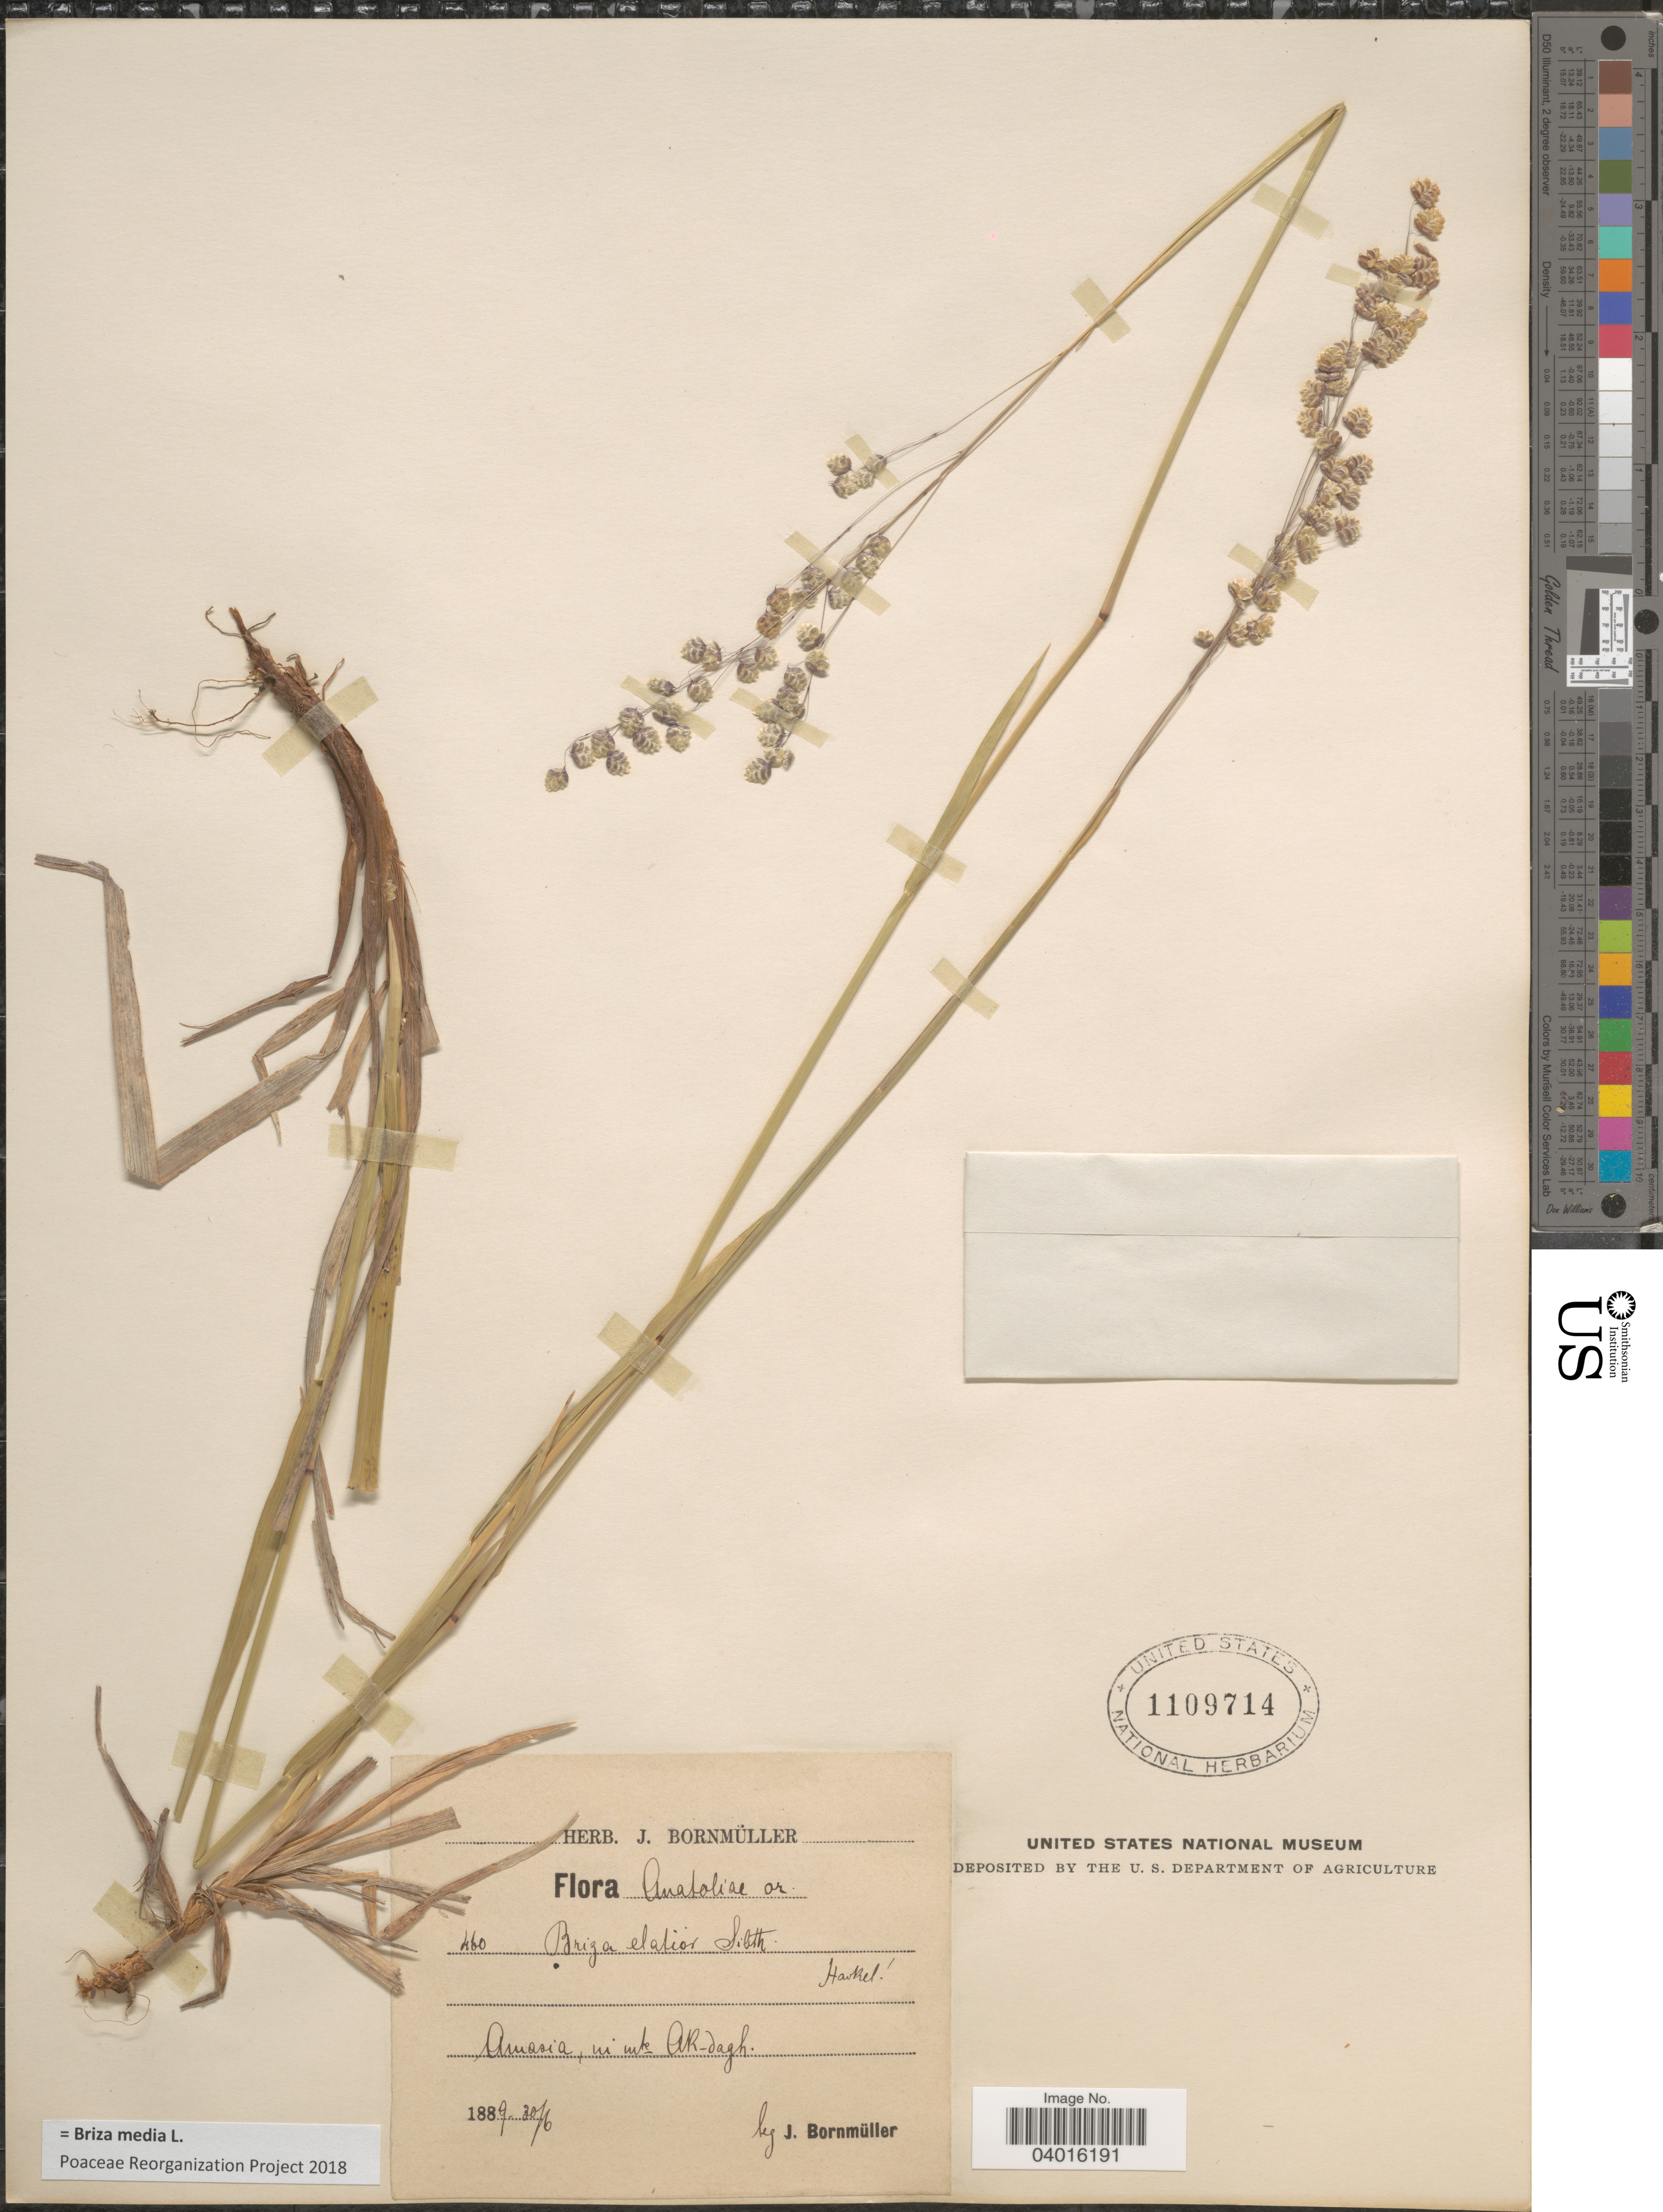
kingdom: Plantae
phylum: Tracheophyta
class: Liliopsida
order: Poales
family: Poaceae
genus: Briza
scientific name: Briza media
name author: L.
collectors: J. Bornmüller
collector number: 460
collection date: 1889-06-30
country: Turkey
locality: Anatoliae or. Amasia, in mte Ar-dagh.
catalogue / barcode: US 1109714